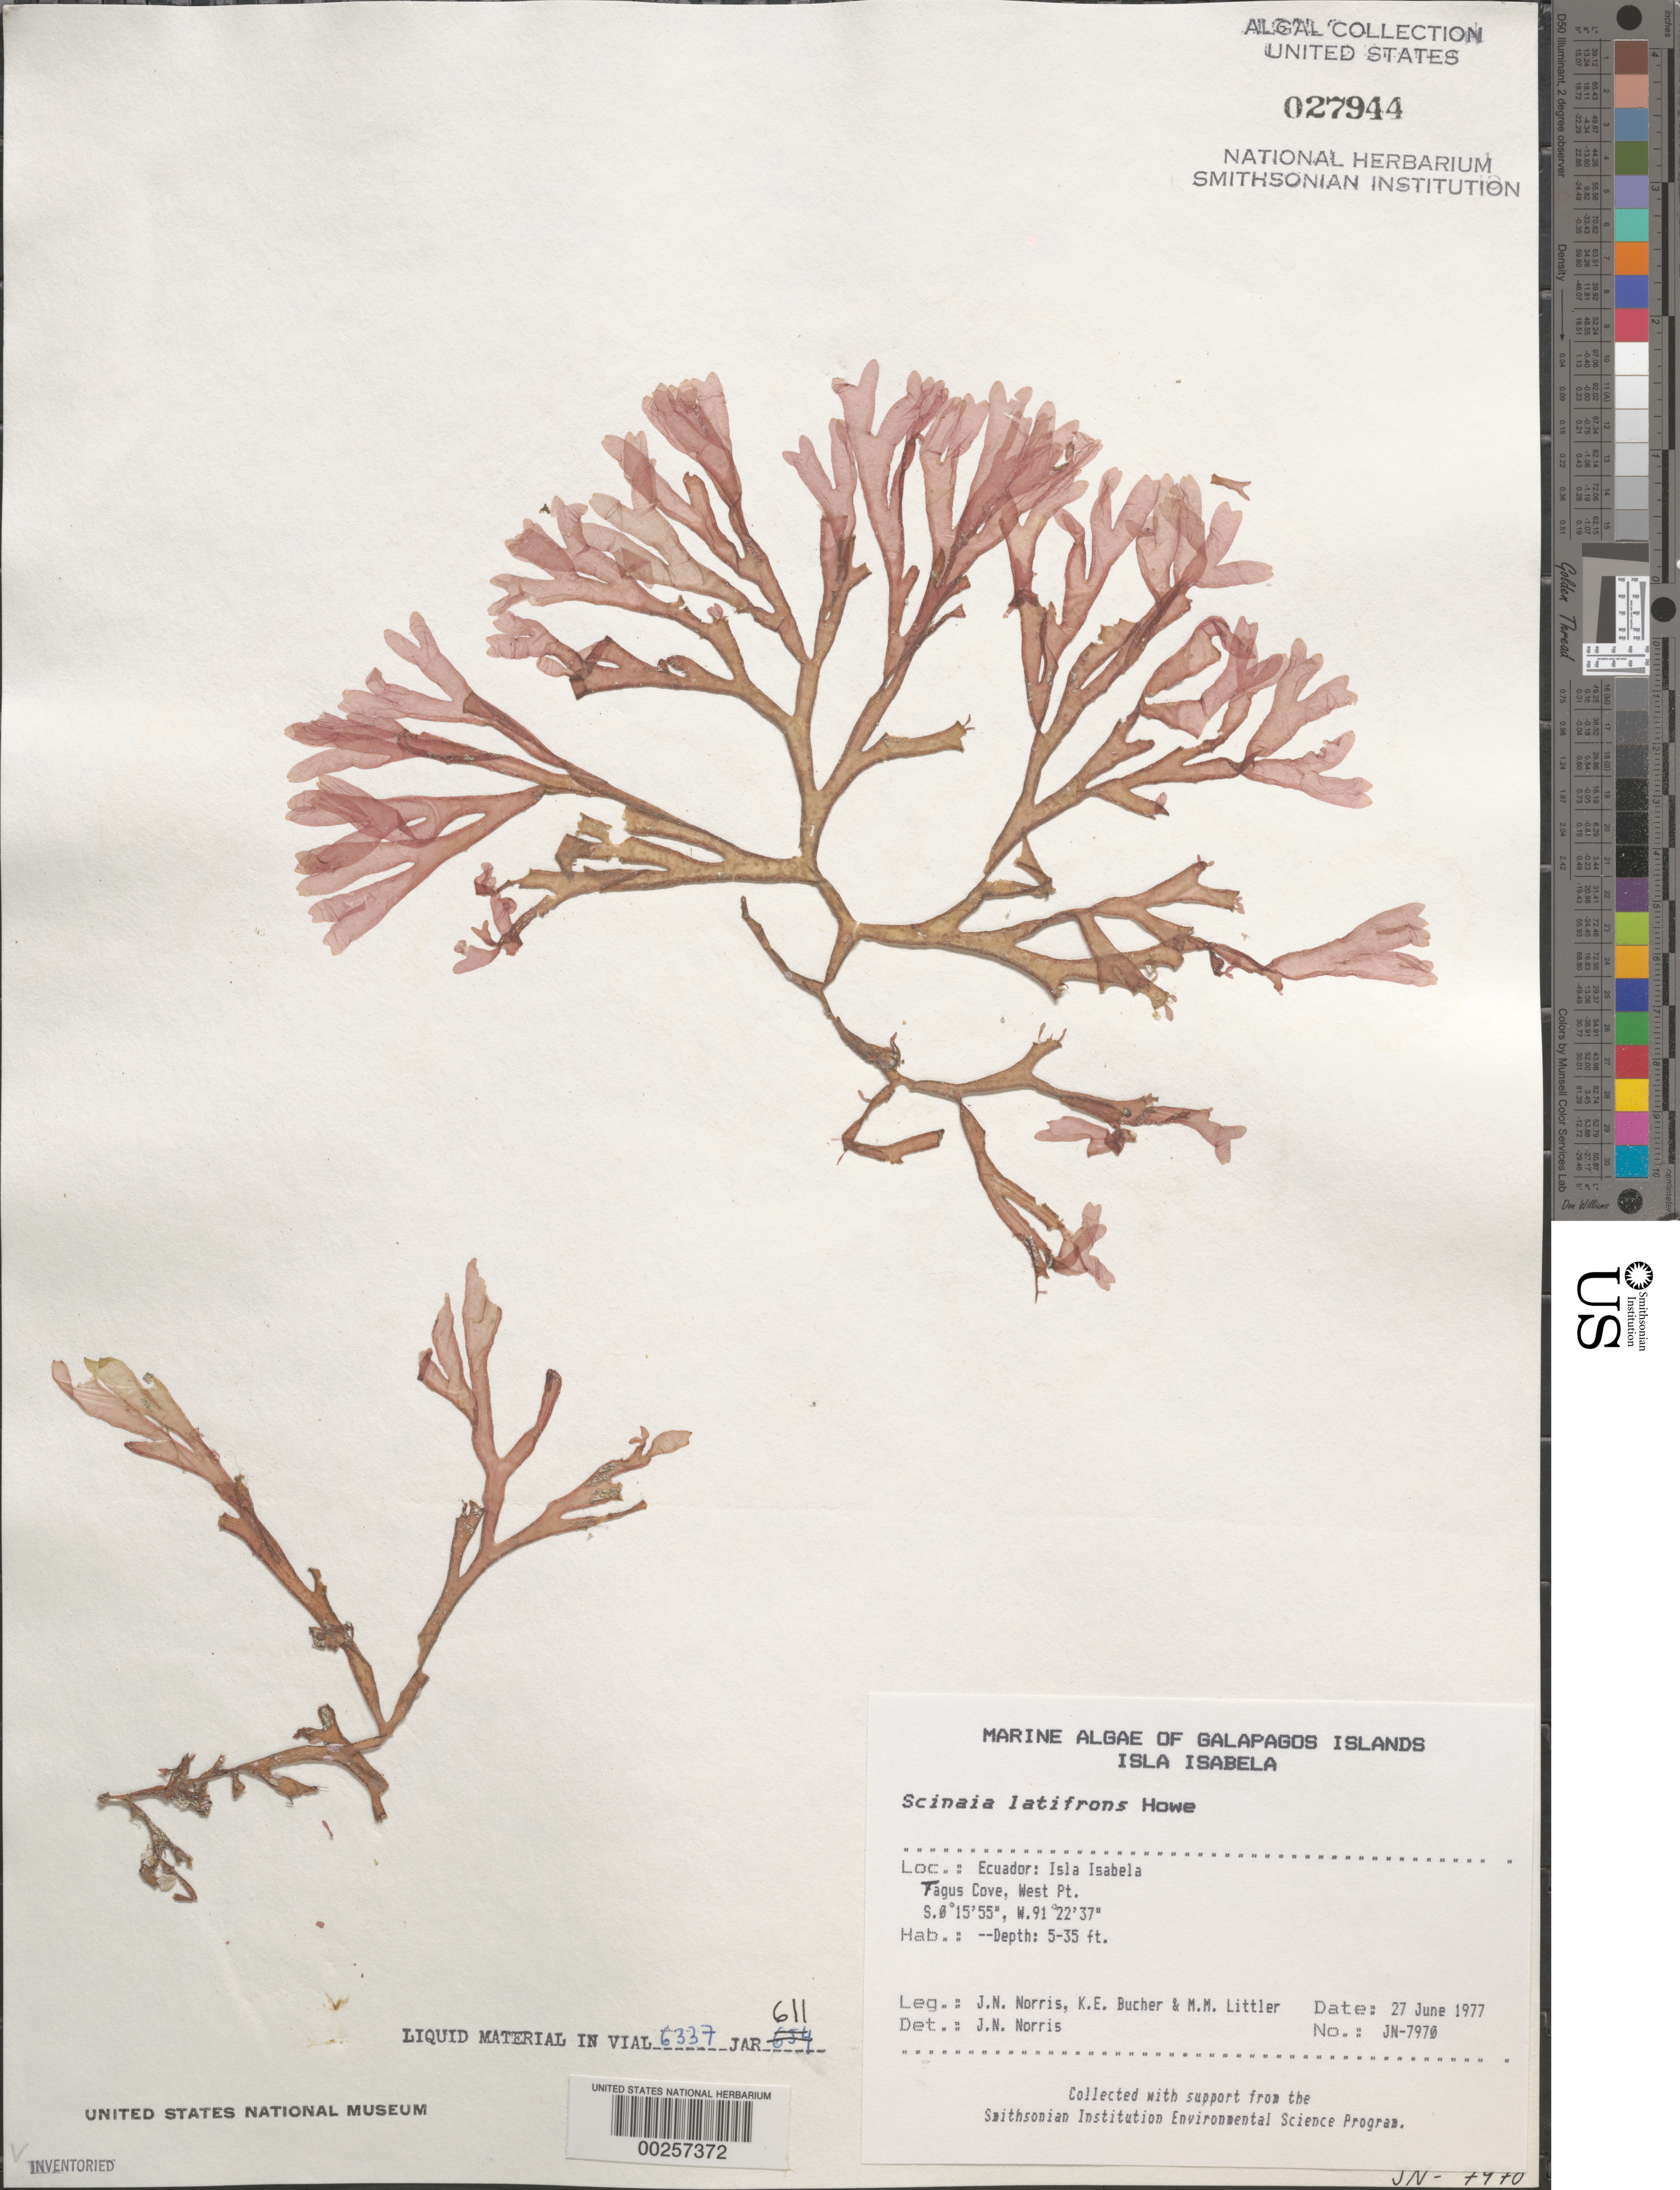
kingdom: Plantae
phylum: Rhodophyta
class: Florideophyceae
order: Nemaliales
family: Scinaiaceae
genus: Scinaia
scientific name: Scinaia latifrons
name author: M. Howe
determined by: Norris, James N.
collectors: J. N. Norris, K. E. Bucher & M. M. Littler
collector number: JN-7970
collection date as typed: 27 Jun 1977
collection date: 1977-06-27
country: Ecuador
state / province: Colón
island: Isabela [Albemarle]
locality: Tagus Cove, West Point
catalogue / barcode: US 27944